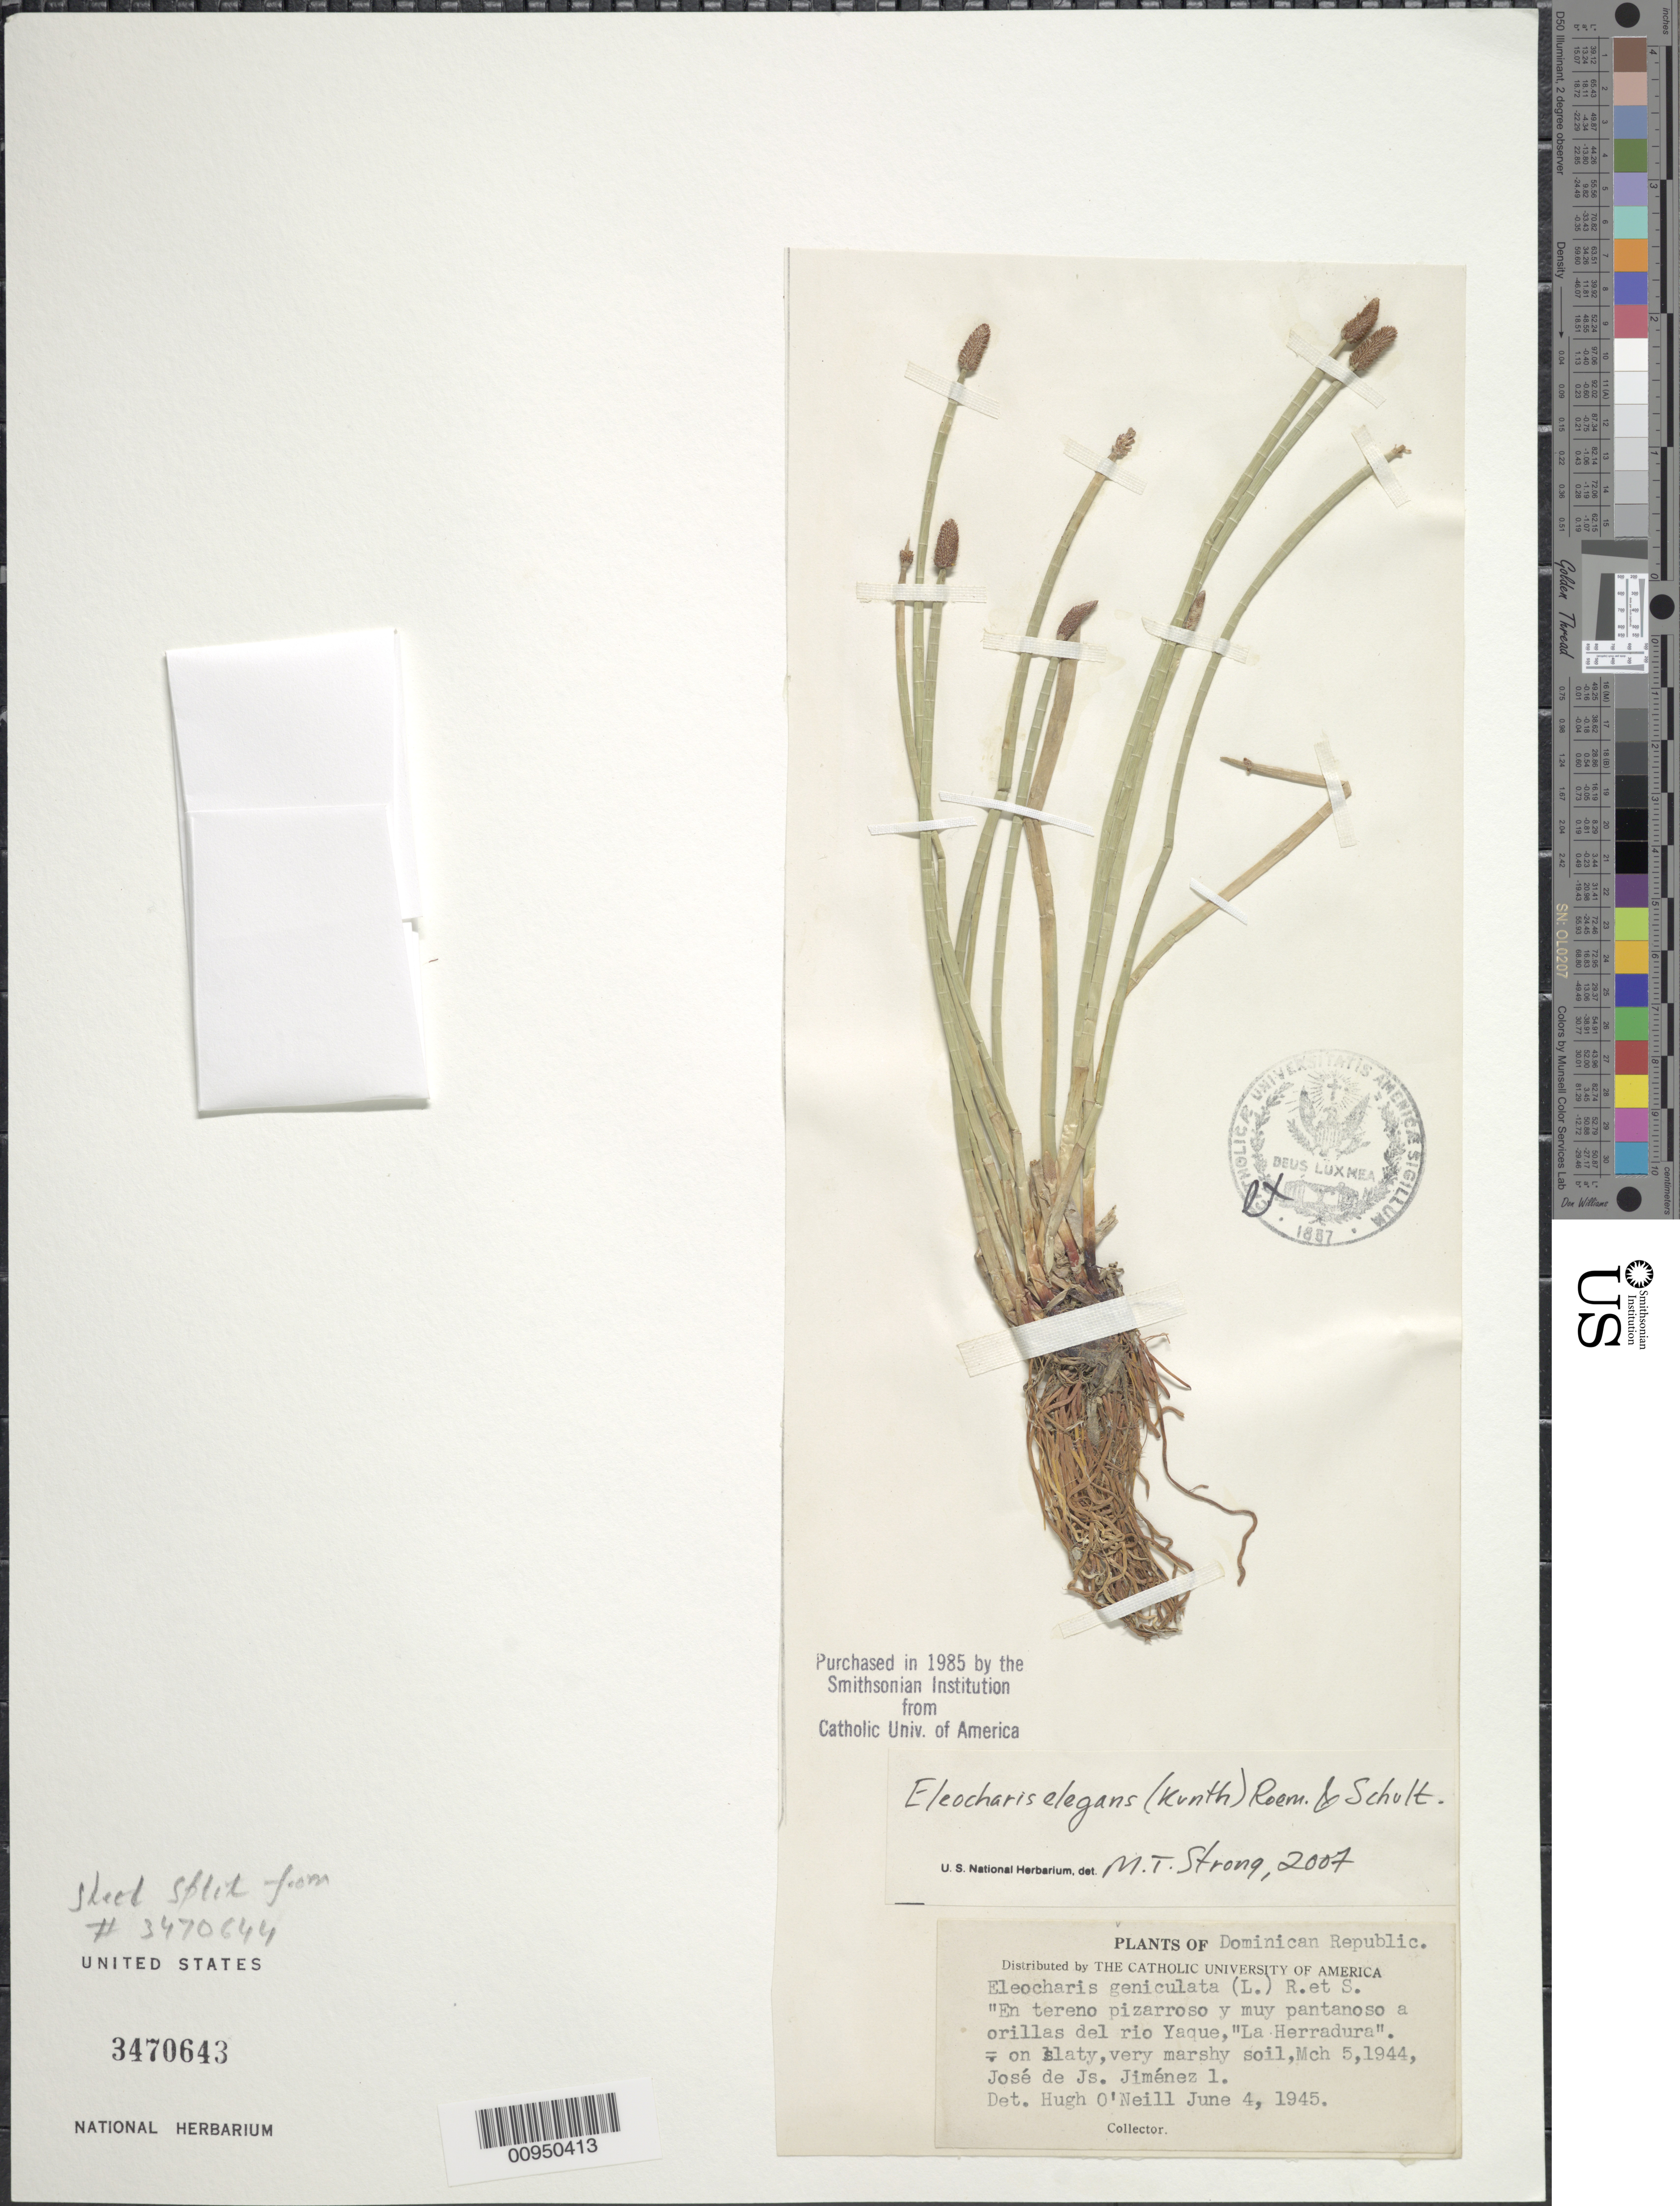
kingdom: Plantae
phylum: Tracheophyta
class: Liliopsida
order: Poales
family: Cyperaceae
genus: Eleocharis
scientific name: Eleocharis elegans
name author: (Kunth) Roem. & Schult.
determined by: Strong, M. T., (US), Smithsonian Institution - National Museum of Natural History (UNITED STATES)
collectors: J. J. Jiménez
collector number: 1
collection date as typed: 05 Mar 1944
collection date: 1944-03-05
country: Dominican Republic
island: Hispaniola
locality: Orillas del Rio Yaque, La Herradura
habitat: En tereno pizarroso y muy pantanoso (on slaty, very marshy soil) a orillas del rio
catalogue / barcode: US 3470643